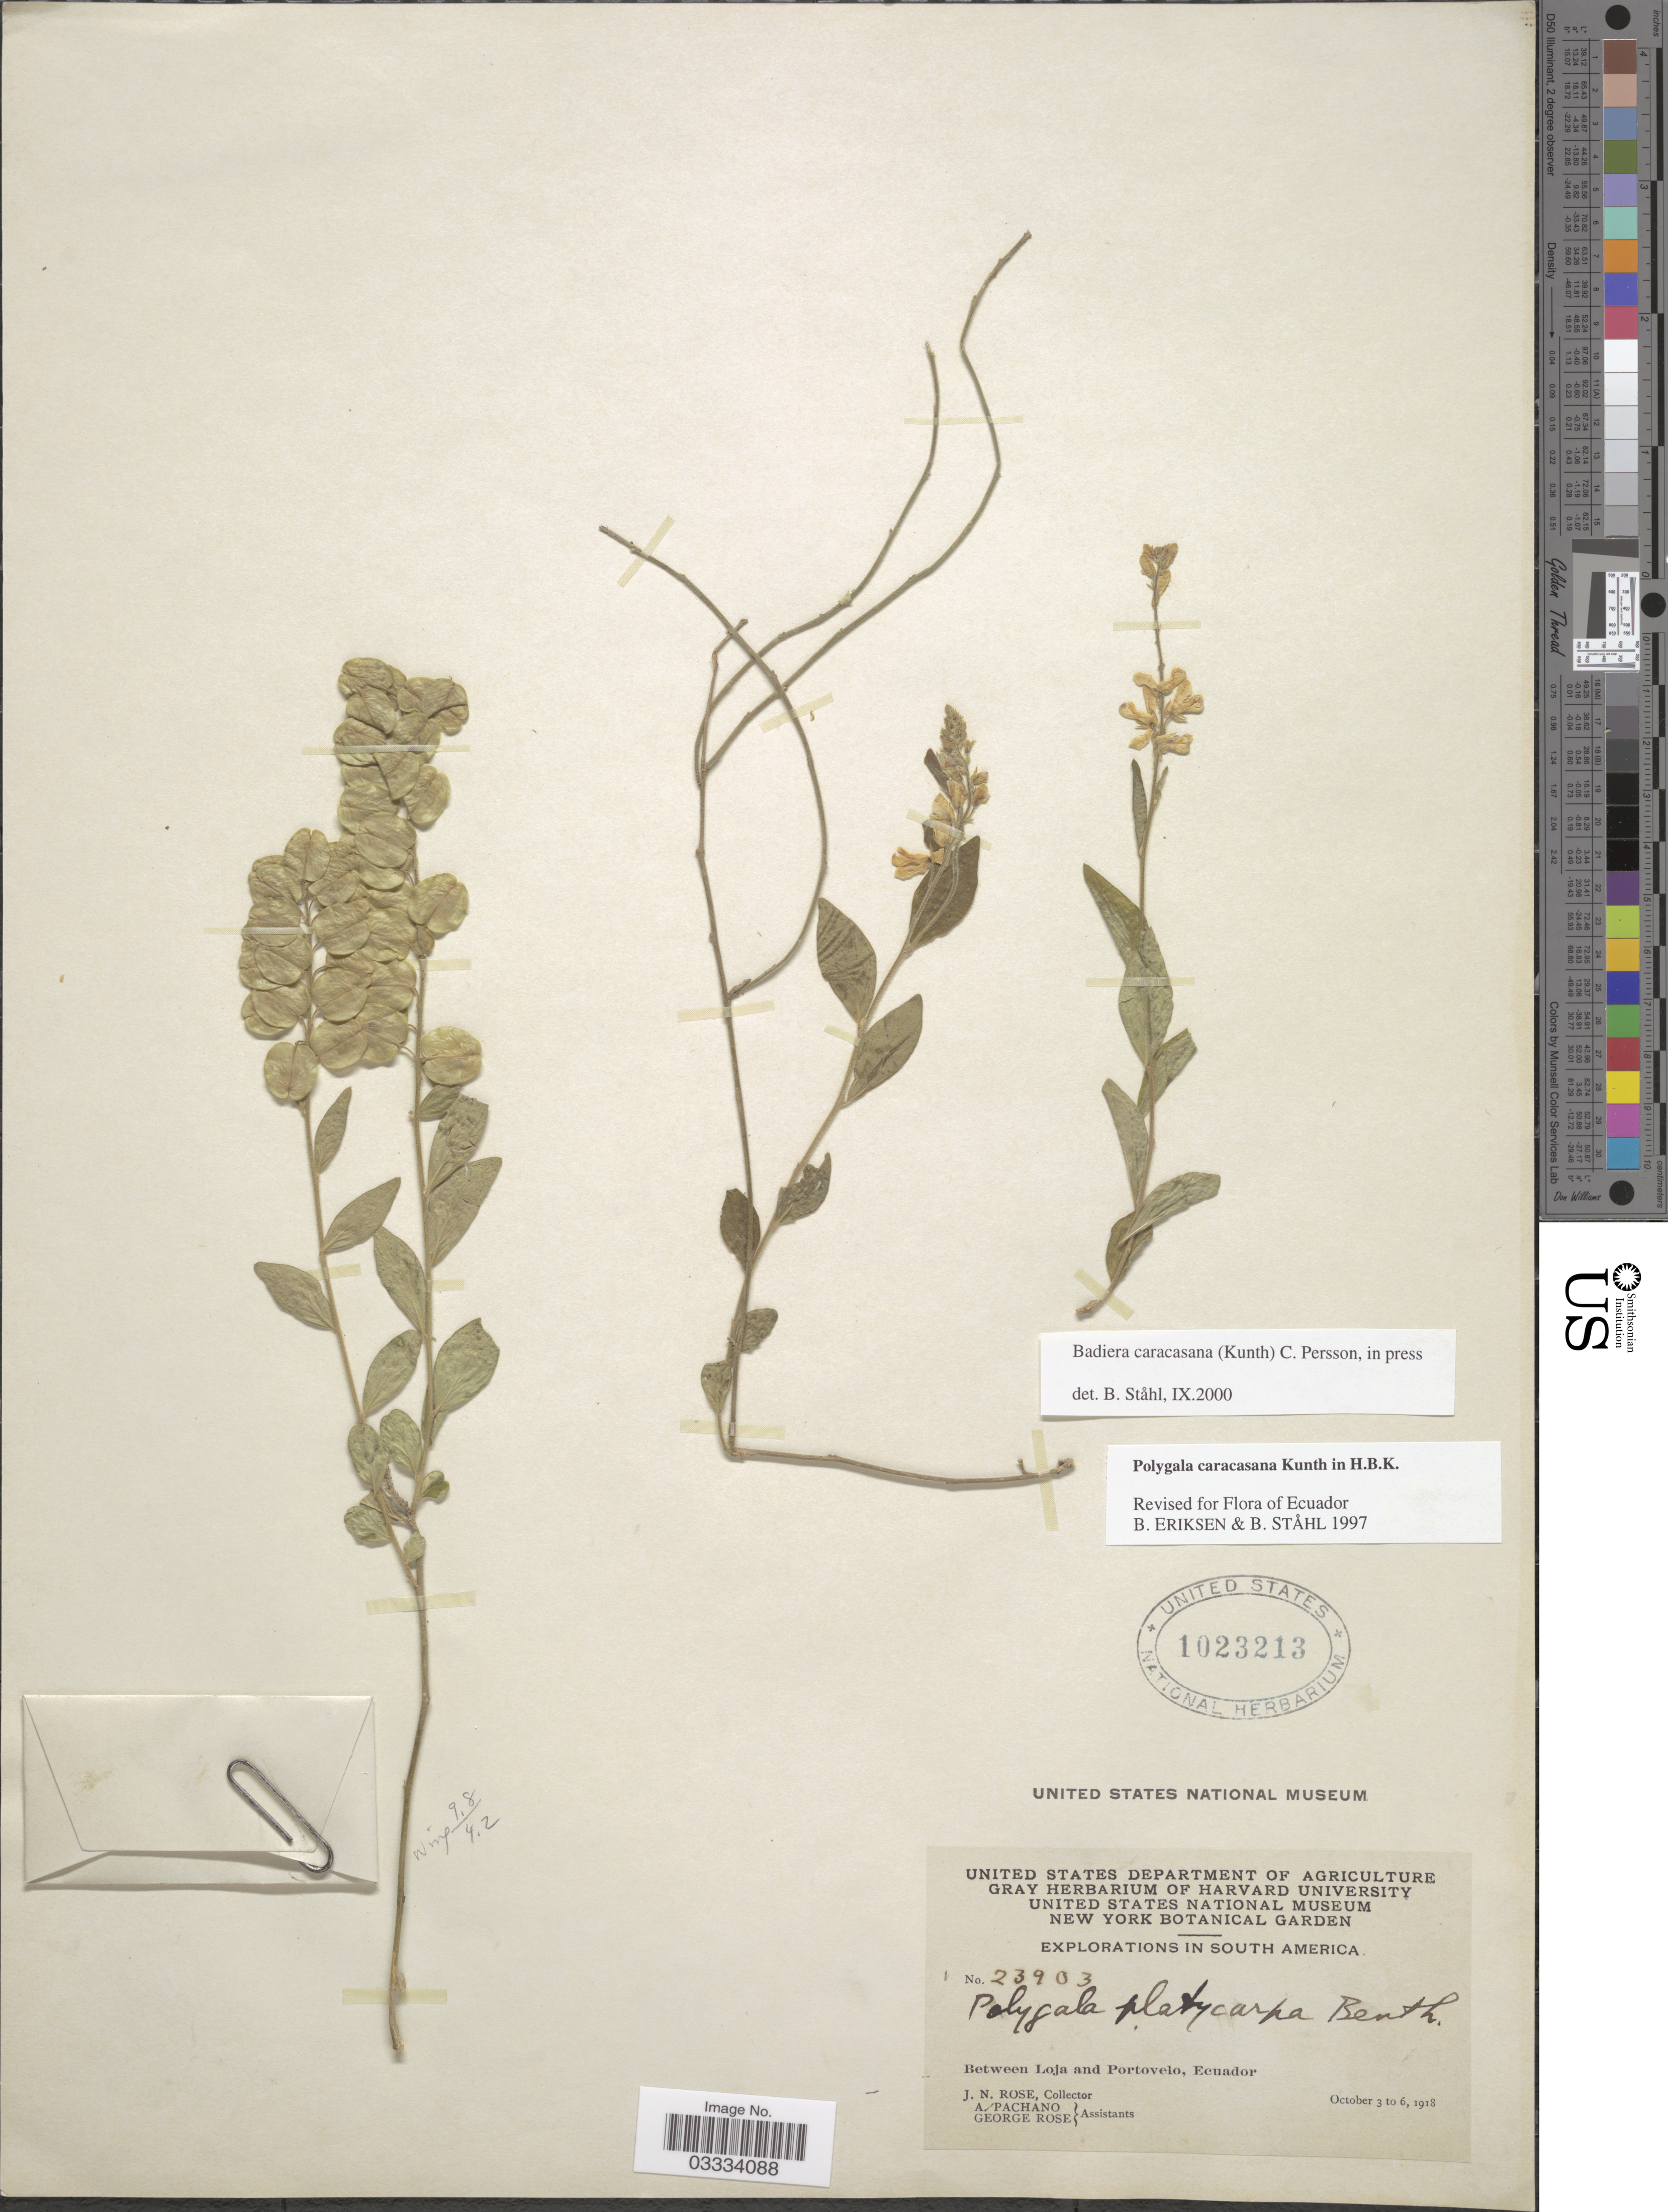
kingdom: Plantae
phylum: Tracheophyta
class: Magnoliopsida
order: Fabales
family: Polygalaceae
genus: Hebecarpa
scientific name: Hebecarpa platycarpa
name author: (Benth.) J.R. Abbott & J.F.B. Pastore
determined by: Strong, Mark T., (BOT), Smithsonian Institution - National Museum of Natural History (UNITED STATES)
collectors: J. N. Rose, A. Pachano & G. Rose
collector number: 23903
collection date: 1918-10-03/1918-10-06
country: Ecuador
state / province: Loja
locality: Between Loja and Portovelo.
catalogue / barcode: US 1023213